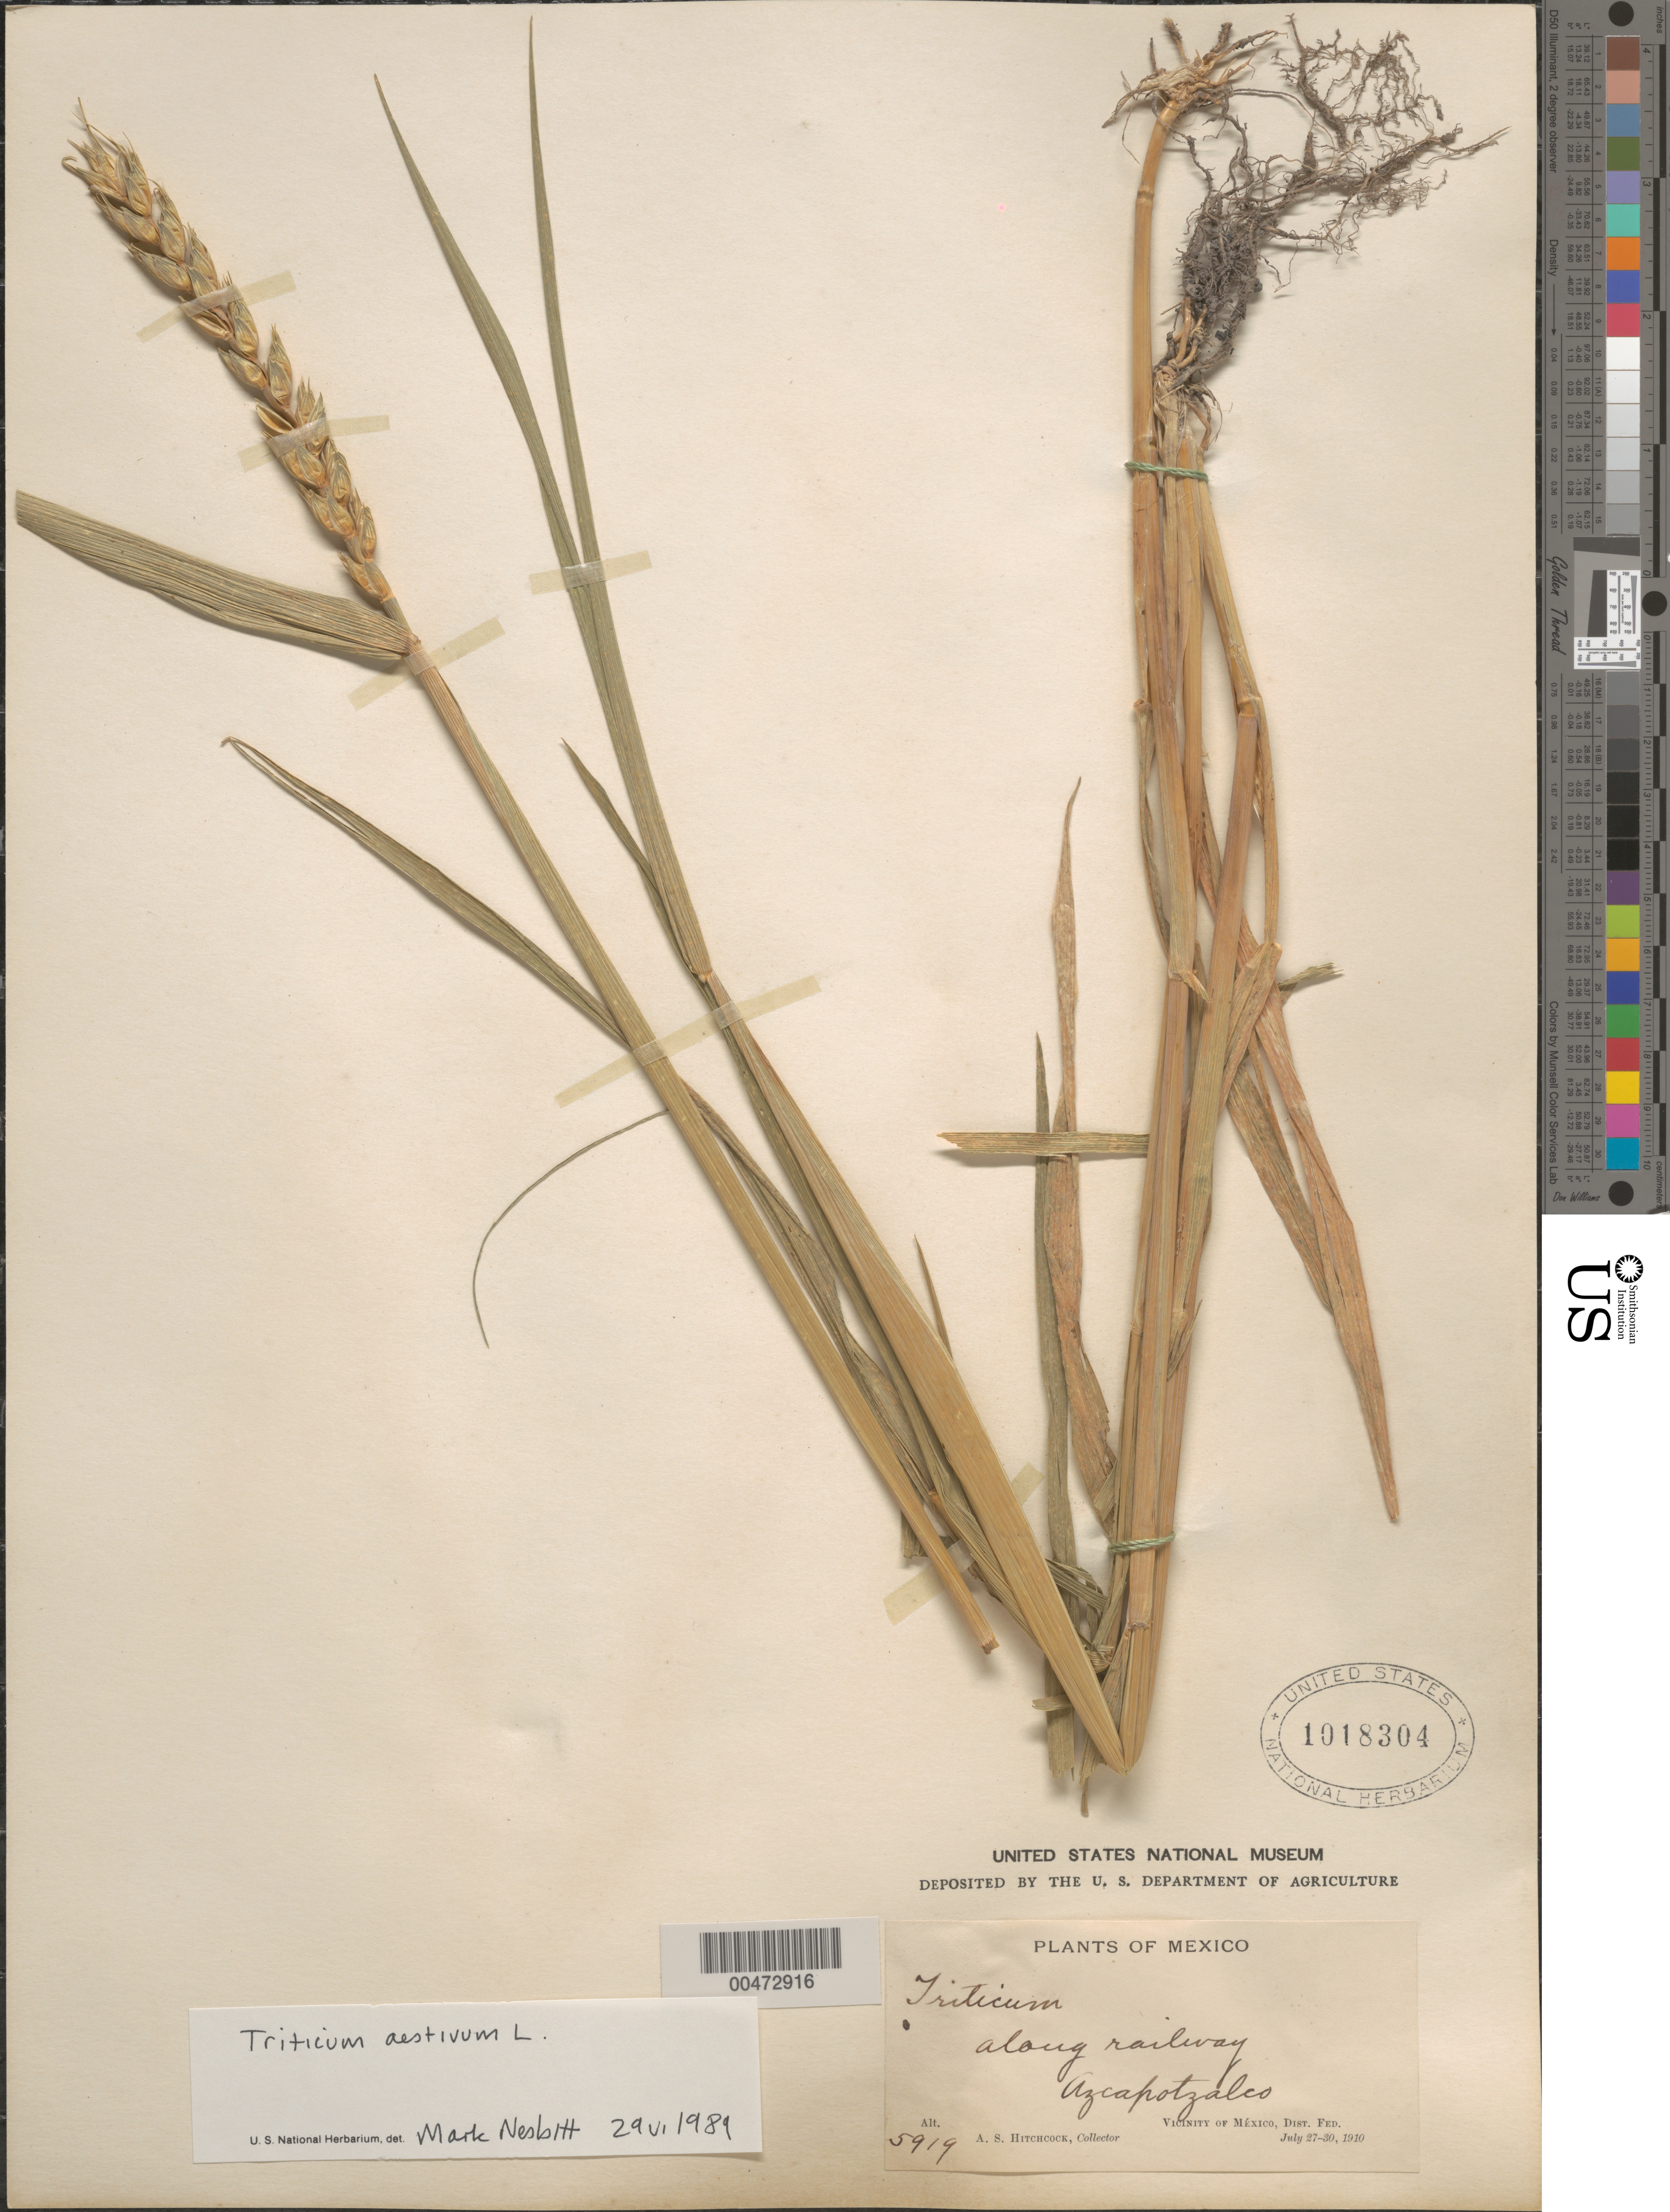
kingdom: Plantae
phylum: Tracheophyta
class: Liliopsida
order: Poales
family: Poaceae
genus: Triticum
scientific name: Triticum aestivum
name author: L.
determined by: Nesbitt, M.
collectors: A. S. Hitchcock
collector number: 5919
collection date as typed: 27 Jul 1910 to 30 Jul 1910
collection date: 1910-07-27/1910-07-30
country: Mexico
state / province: Distrito Federal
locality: Azcapotzalco, vicinity of Mexico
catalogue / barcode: US 1018304